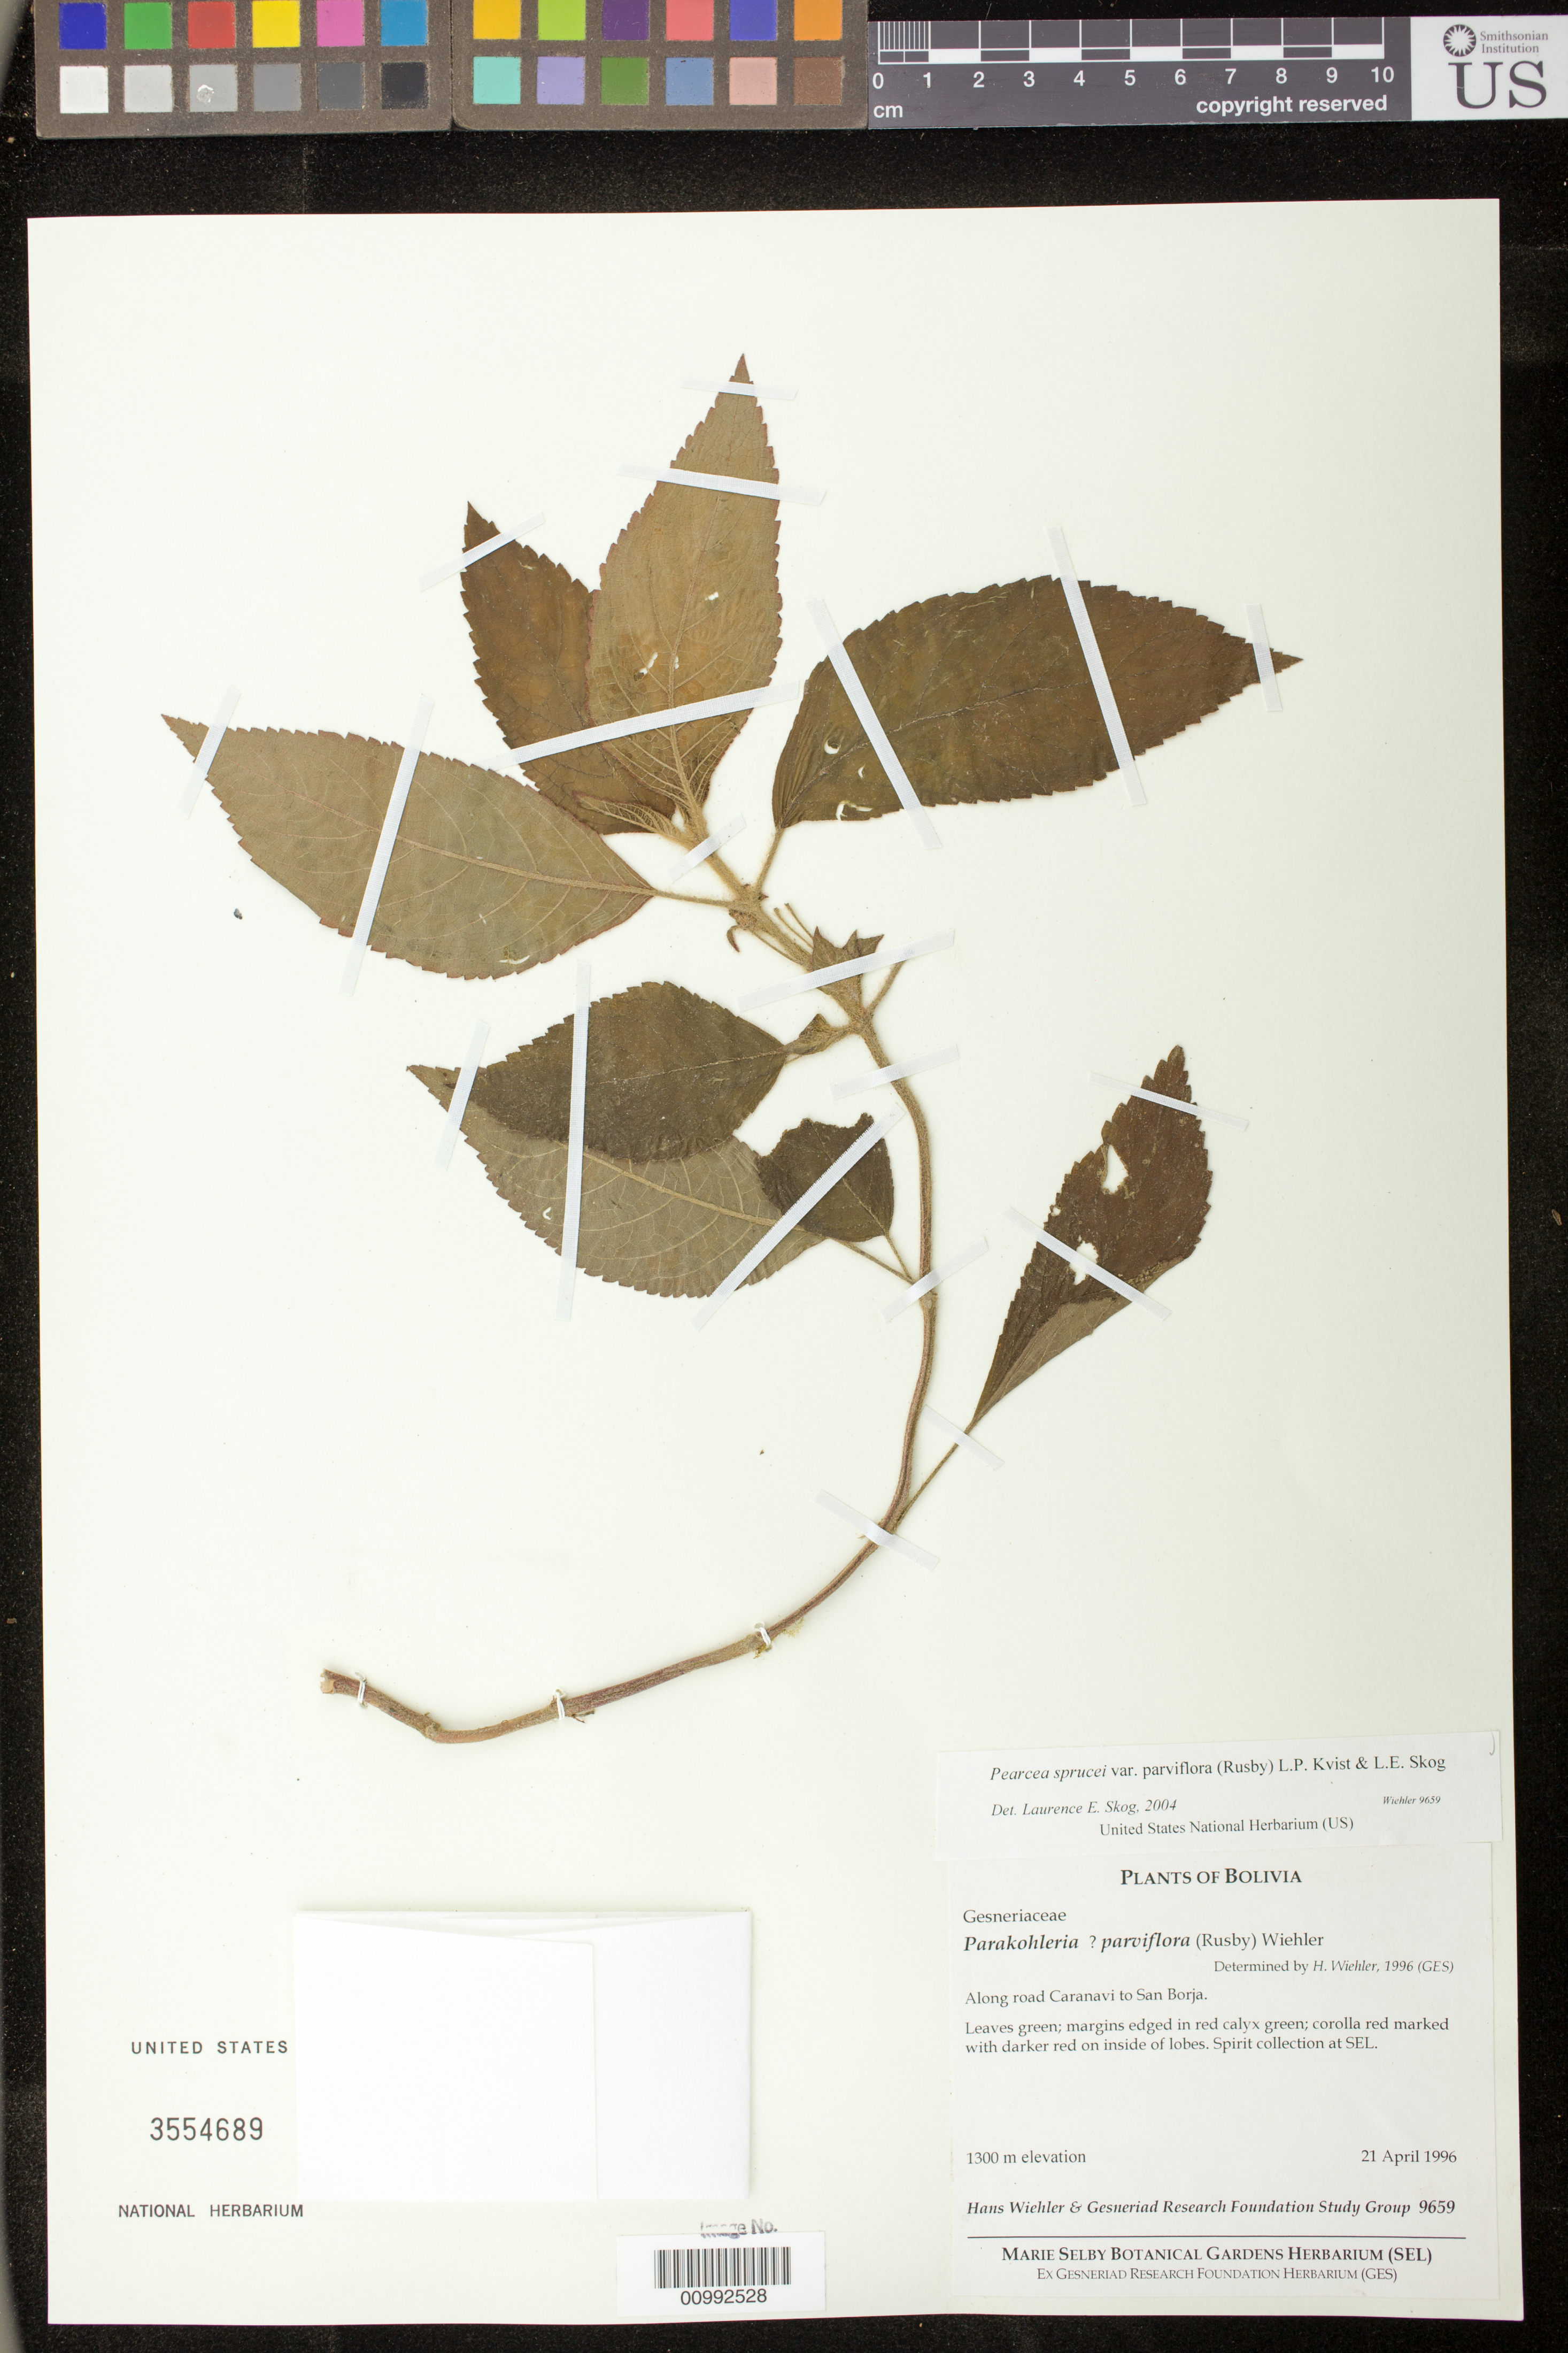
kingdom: Plantae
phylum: Tracheophyta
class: Magnoliopsida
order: Lamiales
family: Gesneriaceae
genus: Pearcea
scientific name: Pearcea sprucei var. parviflora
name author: (Rusby) L.P. Kvist & L.E. Skog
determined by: Skog, Laurence E.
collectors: H. J. Wiehler & GRF Study Group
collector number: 9659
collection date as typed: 21 Apr 1996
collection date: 1996-04-21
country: Bolivia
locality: Along road Caranavi to San Borja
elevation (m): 1300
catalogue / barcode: US 3554689